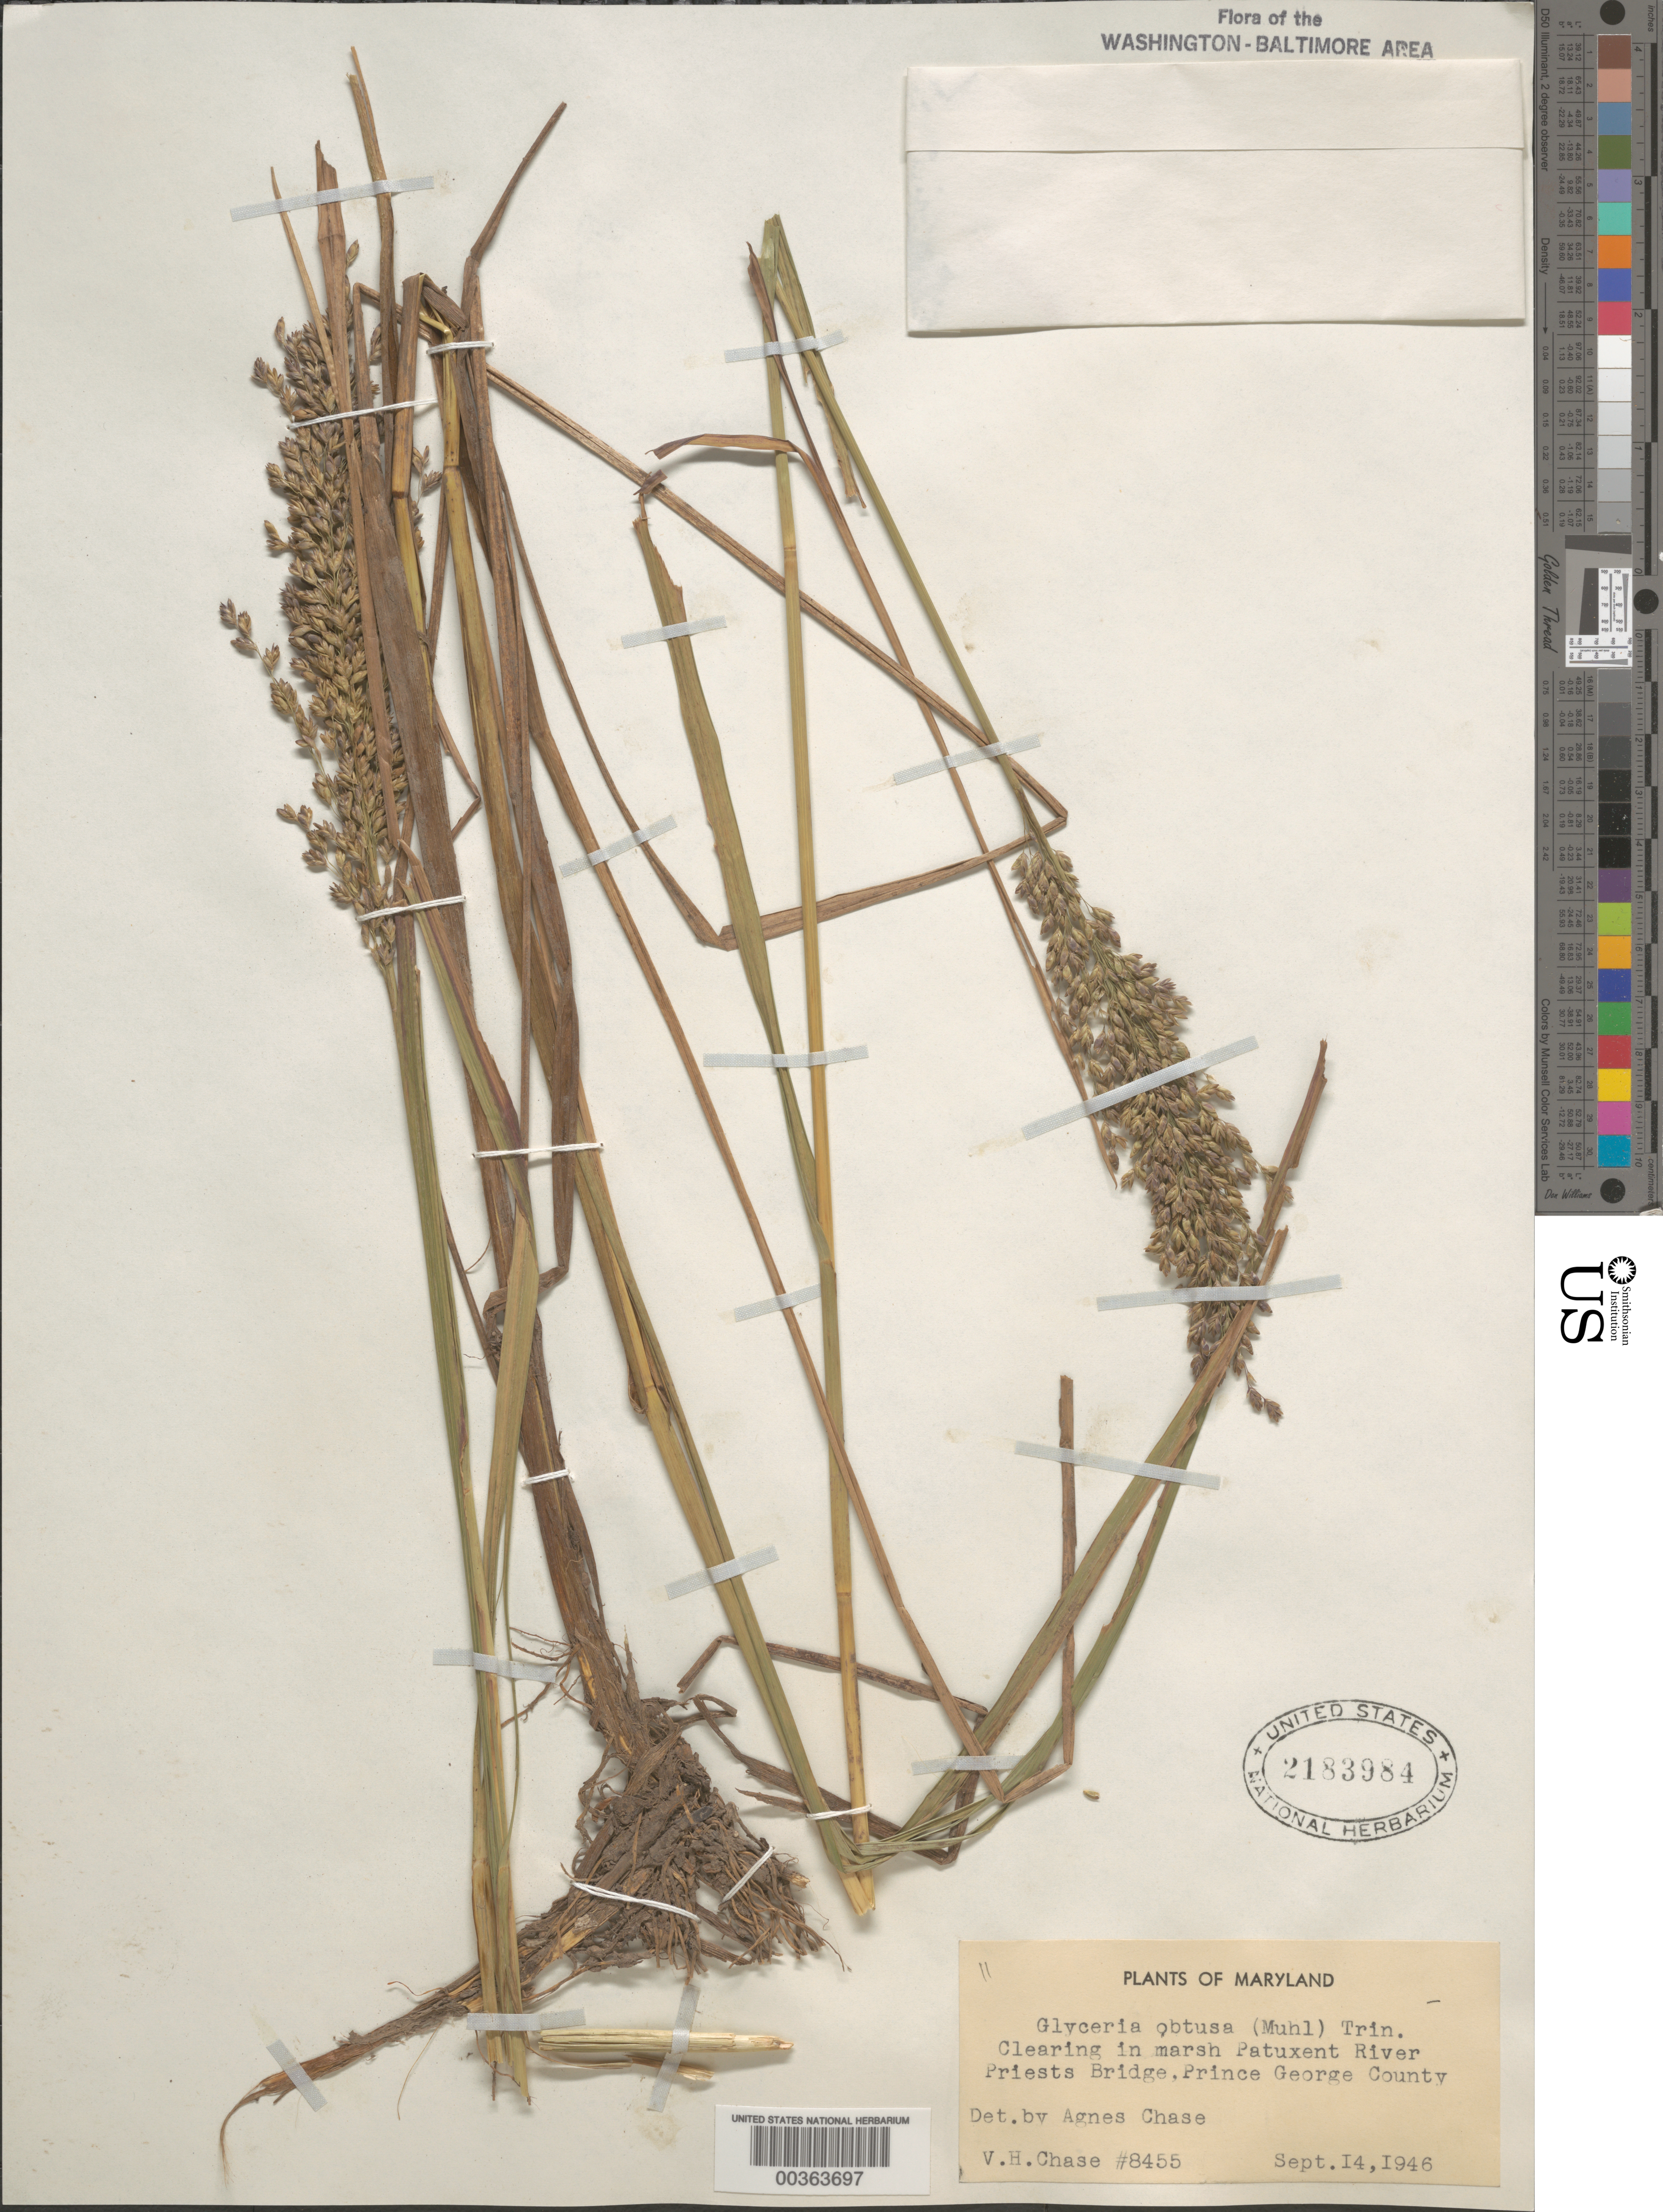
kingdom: Plantae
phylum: Tracheophyta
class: Liliopsida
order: Poales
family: Poaceae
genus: Glyceria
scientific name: Glyceria obtusa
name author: (Muhl.) Trin.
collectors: V. H. Chase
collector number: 8455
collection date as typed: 14 Sep 1946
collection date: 1946-09-14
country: United States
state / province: Maryland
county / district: Prince George's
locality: Priests Bridge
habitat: Clearing in marsh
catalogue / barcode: US 2183984